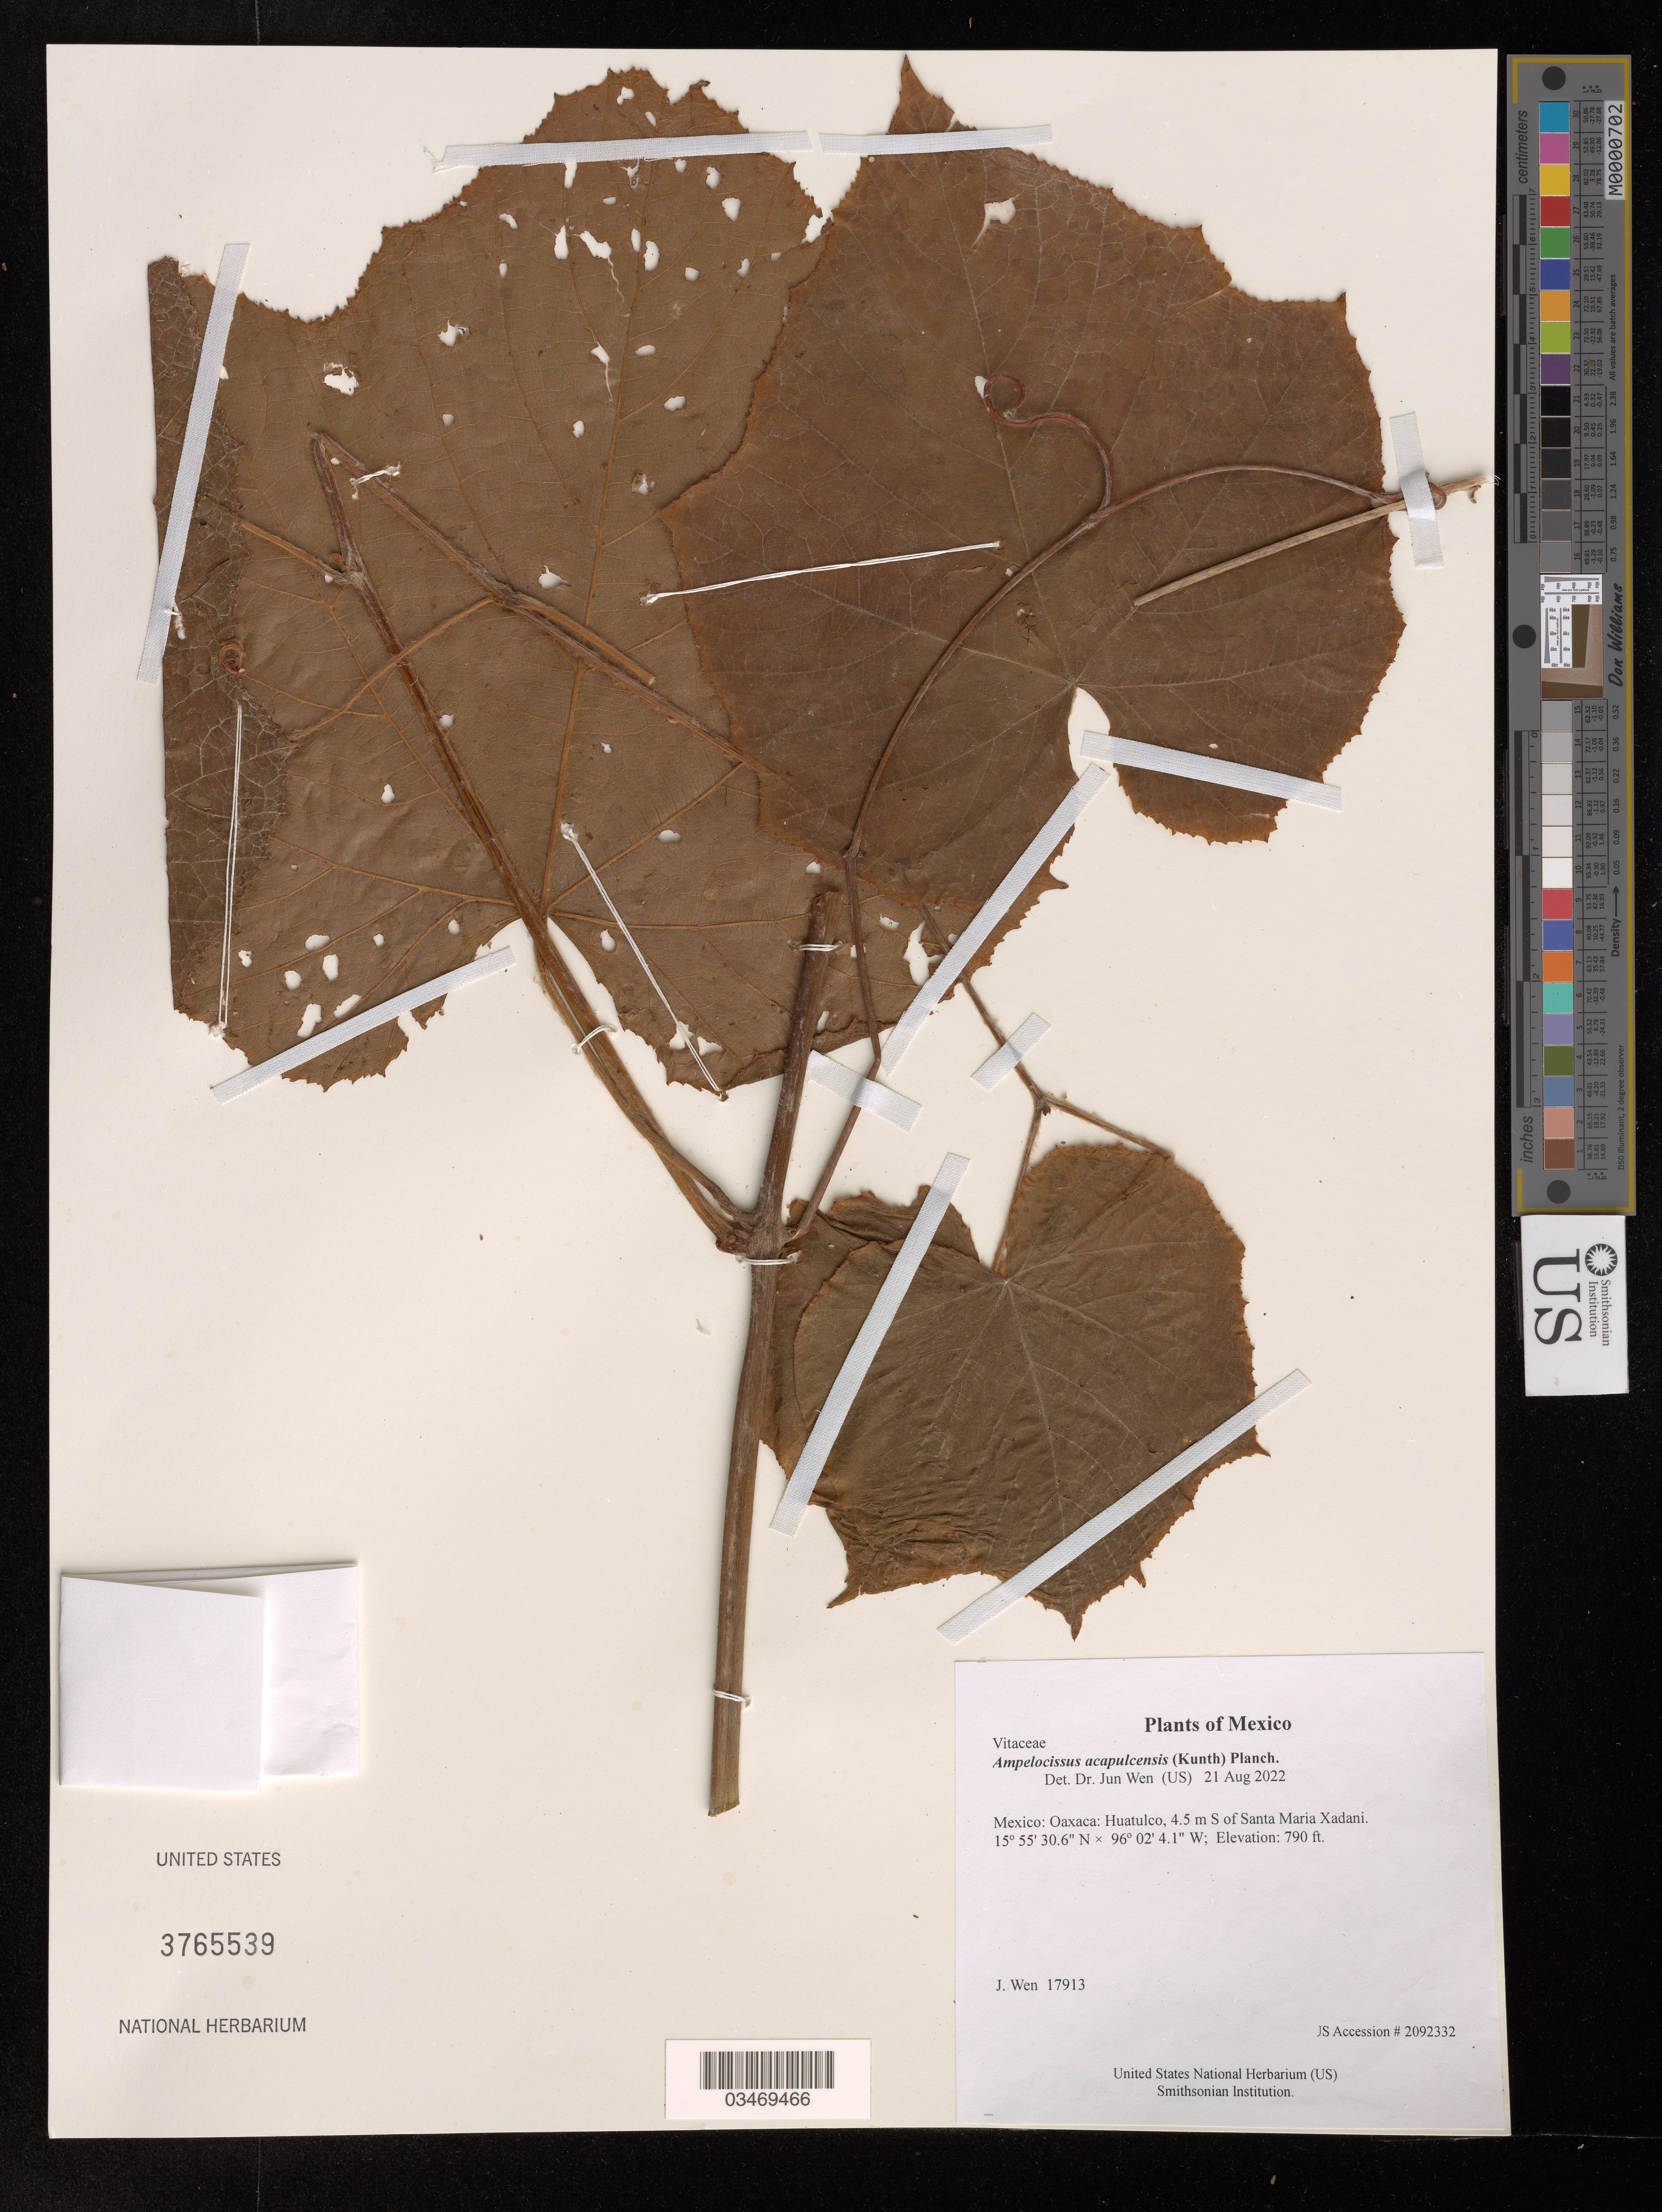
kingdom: Plantae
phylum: Tracheophyta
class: Magnoliopsida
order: Vitales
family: Vitaceae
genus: Ampelocissus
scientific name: Ampelocissus acapulcensis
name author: (Kunth) Planch.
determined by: Wen, Jun, (BOT), Smithsonian Institution - National Museum of Natural History (UNITED STATES)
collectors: J. Wen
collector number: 17913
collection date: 2022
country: Mexico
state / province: Oaxaca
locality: Huatulco, 4.5 m S of Santa Maria Xadani.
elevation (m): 241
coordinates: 15 55.510 N, 96 02.068 W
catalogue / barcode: US 3765539